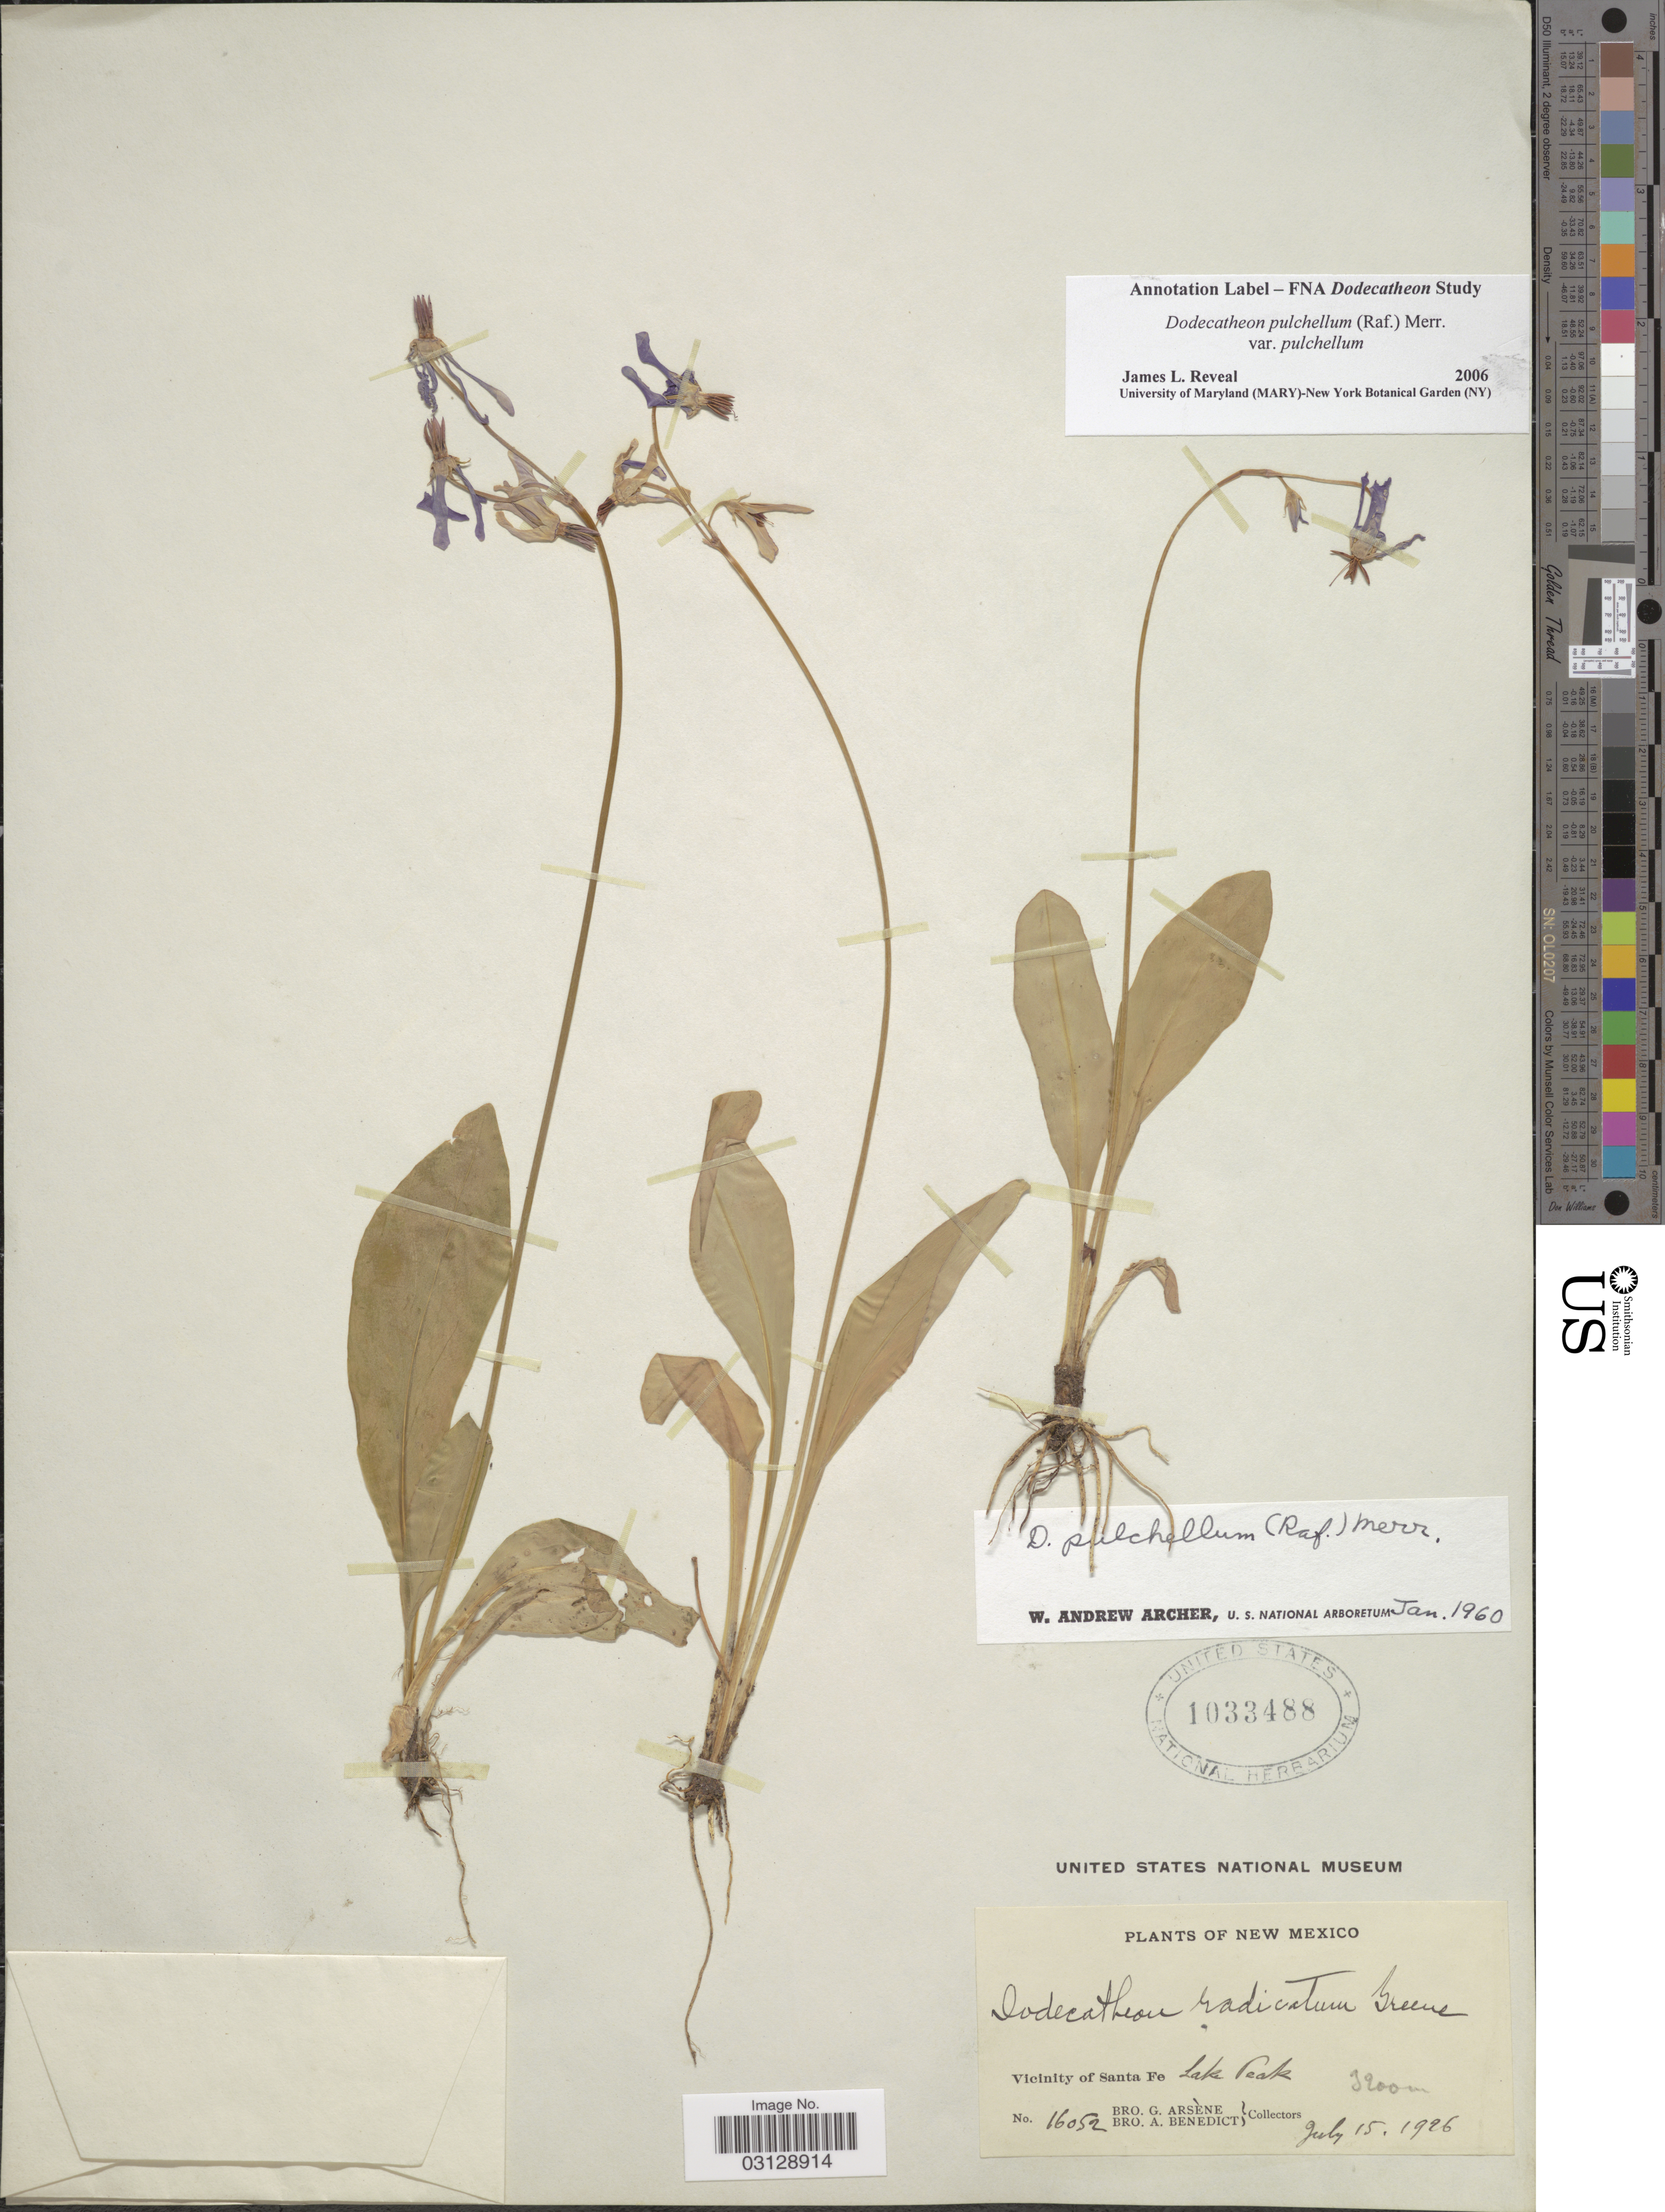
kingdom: Plantae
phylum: Tracheophyta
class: Magnoliopsida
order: Ericales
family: Primulaceae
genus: Dodecatheon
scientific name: Dodecatheon pulchellum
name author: (Raf.) Merr.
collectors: Bro. G. Arsène & Bro. Benedict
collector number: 16052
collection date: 1926-07-15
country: United States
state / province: New Mexico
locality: Vicinity of Santa Fe. Lake Peak.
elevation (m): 3200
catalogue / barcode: US 1033488